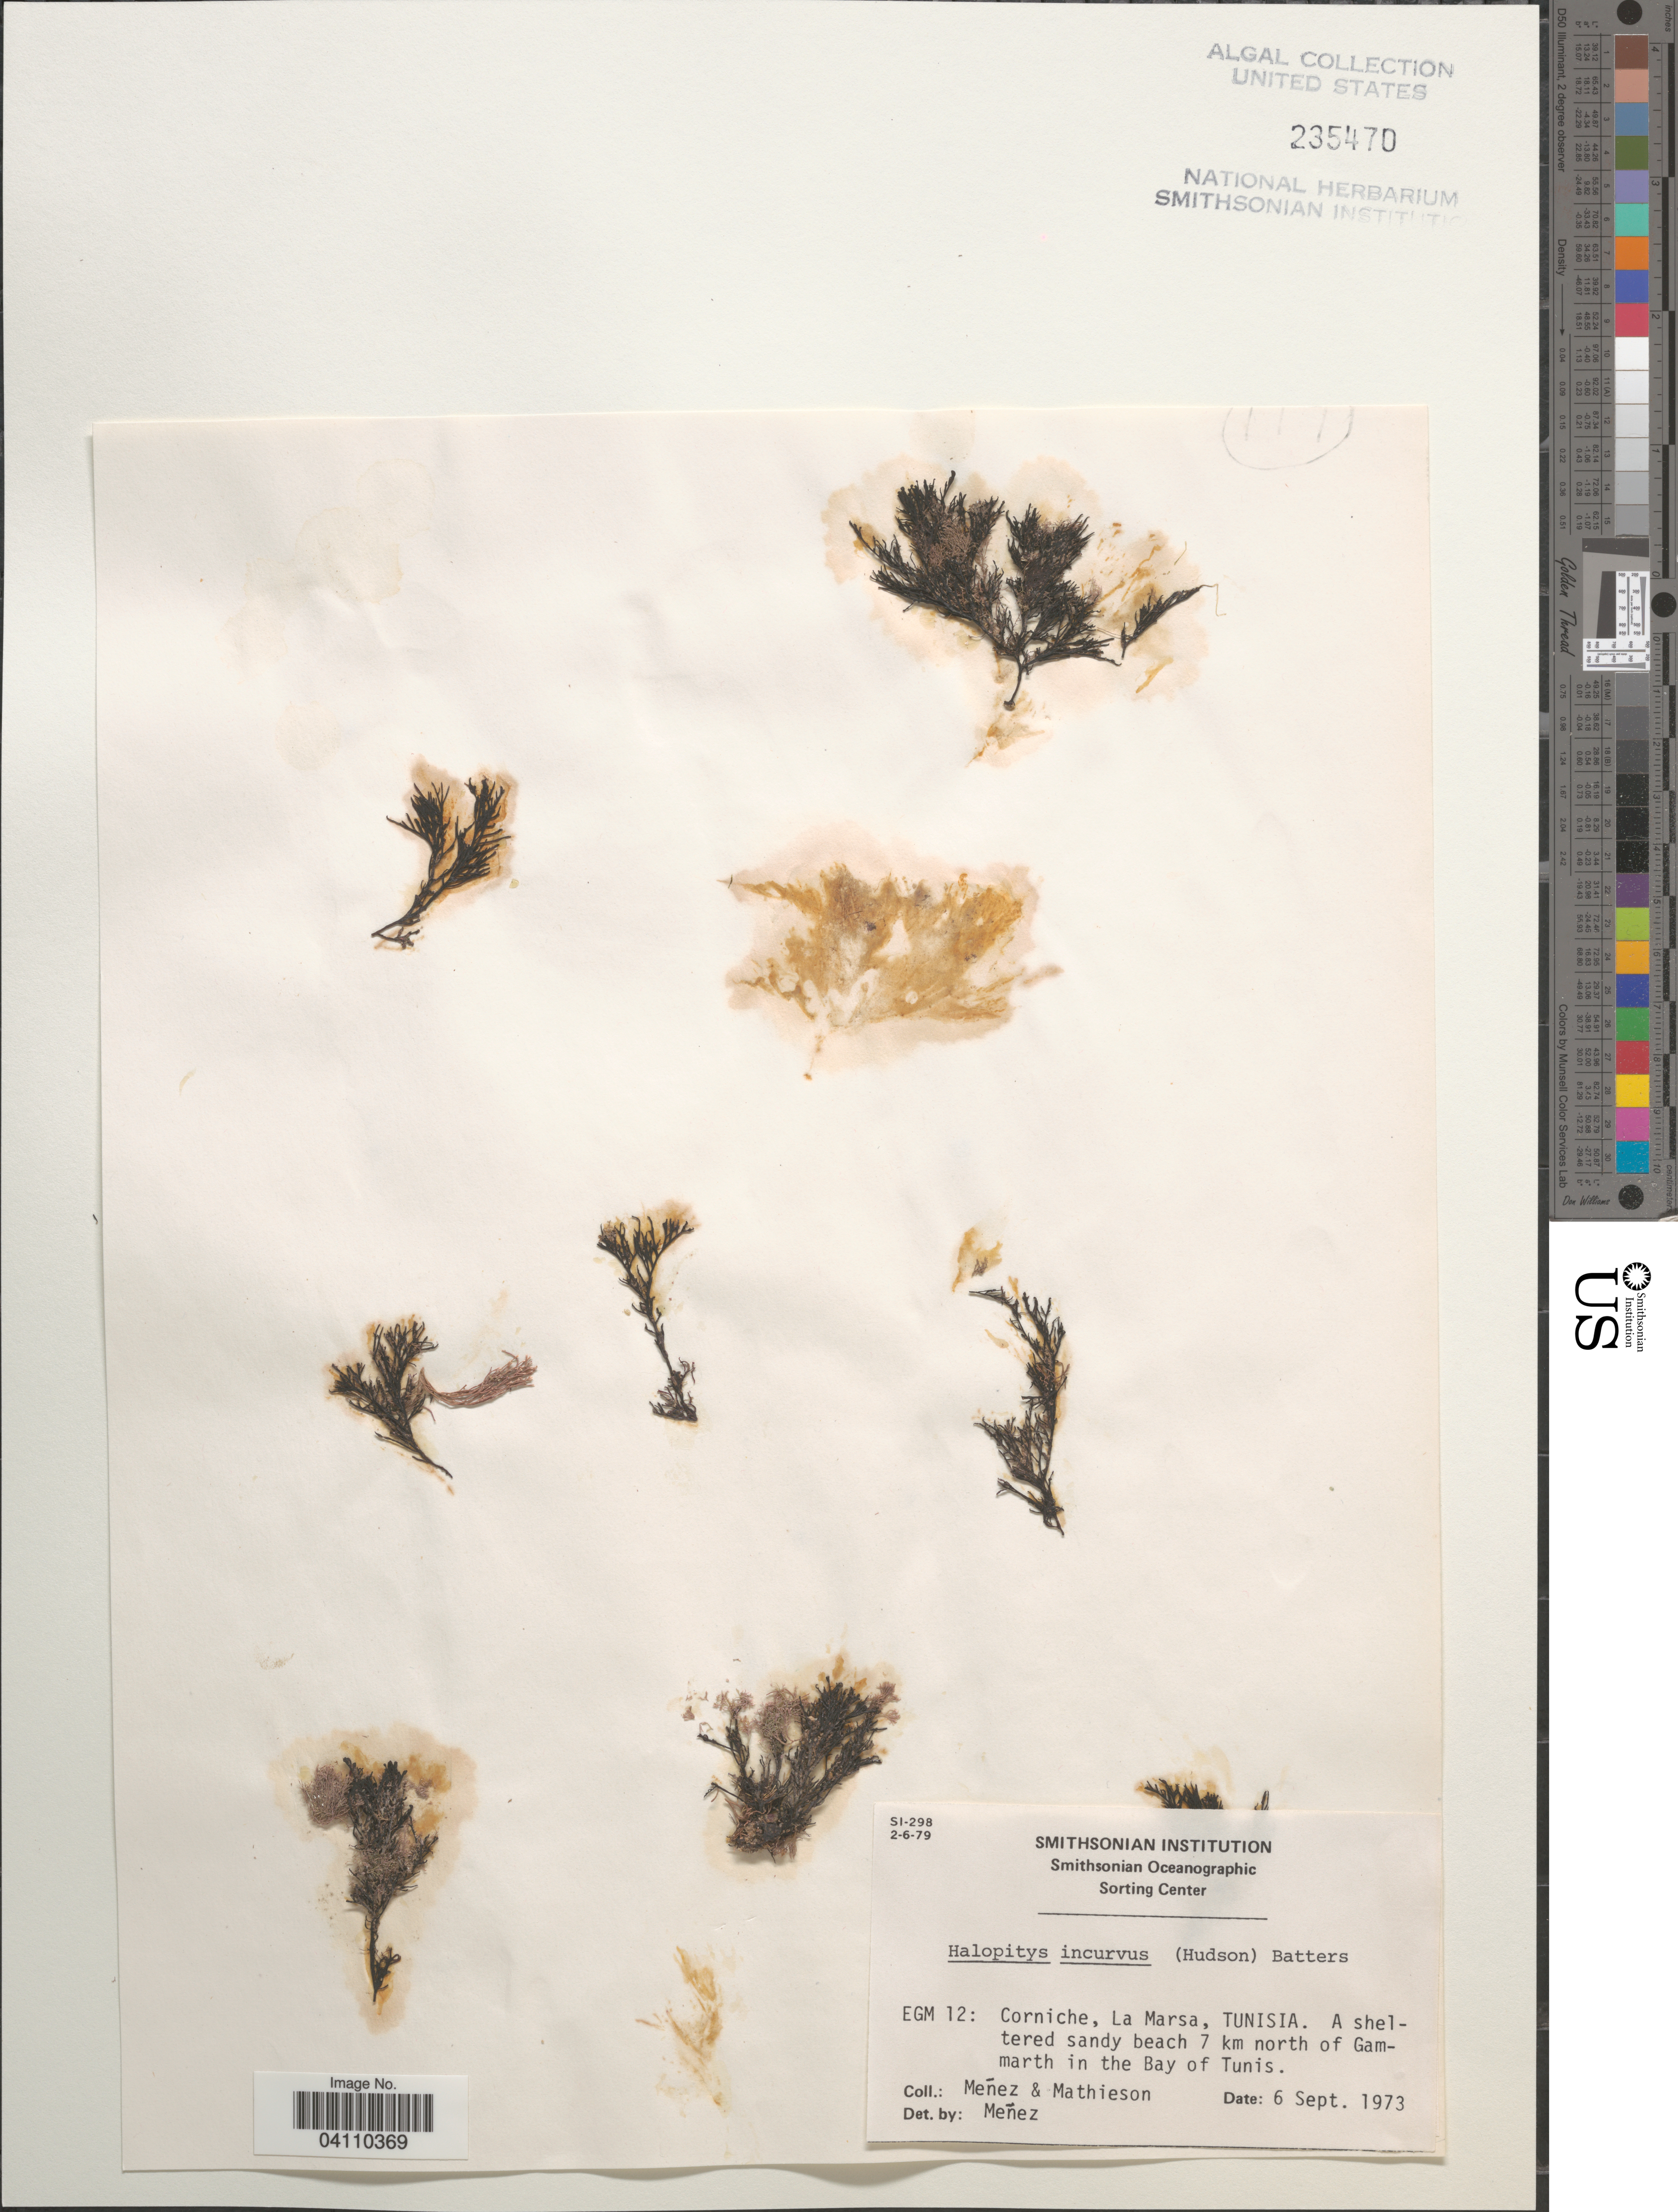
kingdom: Plantae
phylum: Rhodophyta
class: Florideophyceae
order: Ceramiales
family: Rhodomelaceae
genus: Halopithys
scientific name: Halopithys incurvus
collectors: Menez & Mathieson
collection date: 1973-09-06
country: Tunisia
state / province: Tunis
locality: EGM 12: Corniche, La Marsa. Beach 7 km north of Gammarth in the Bay of Tunis.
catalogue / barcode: US 235470